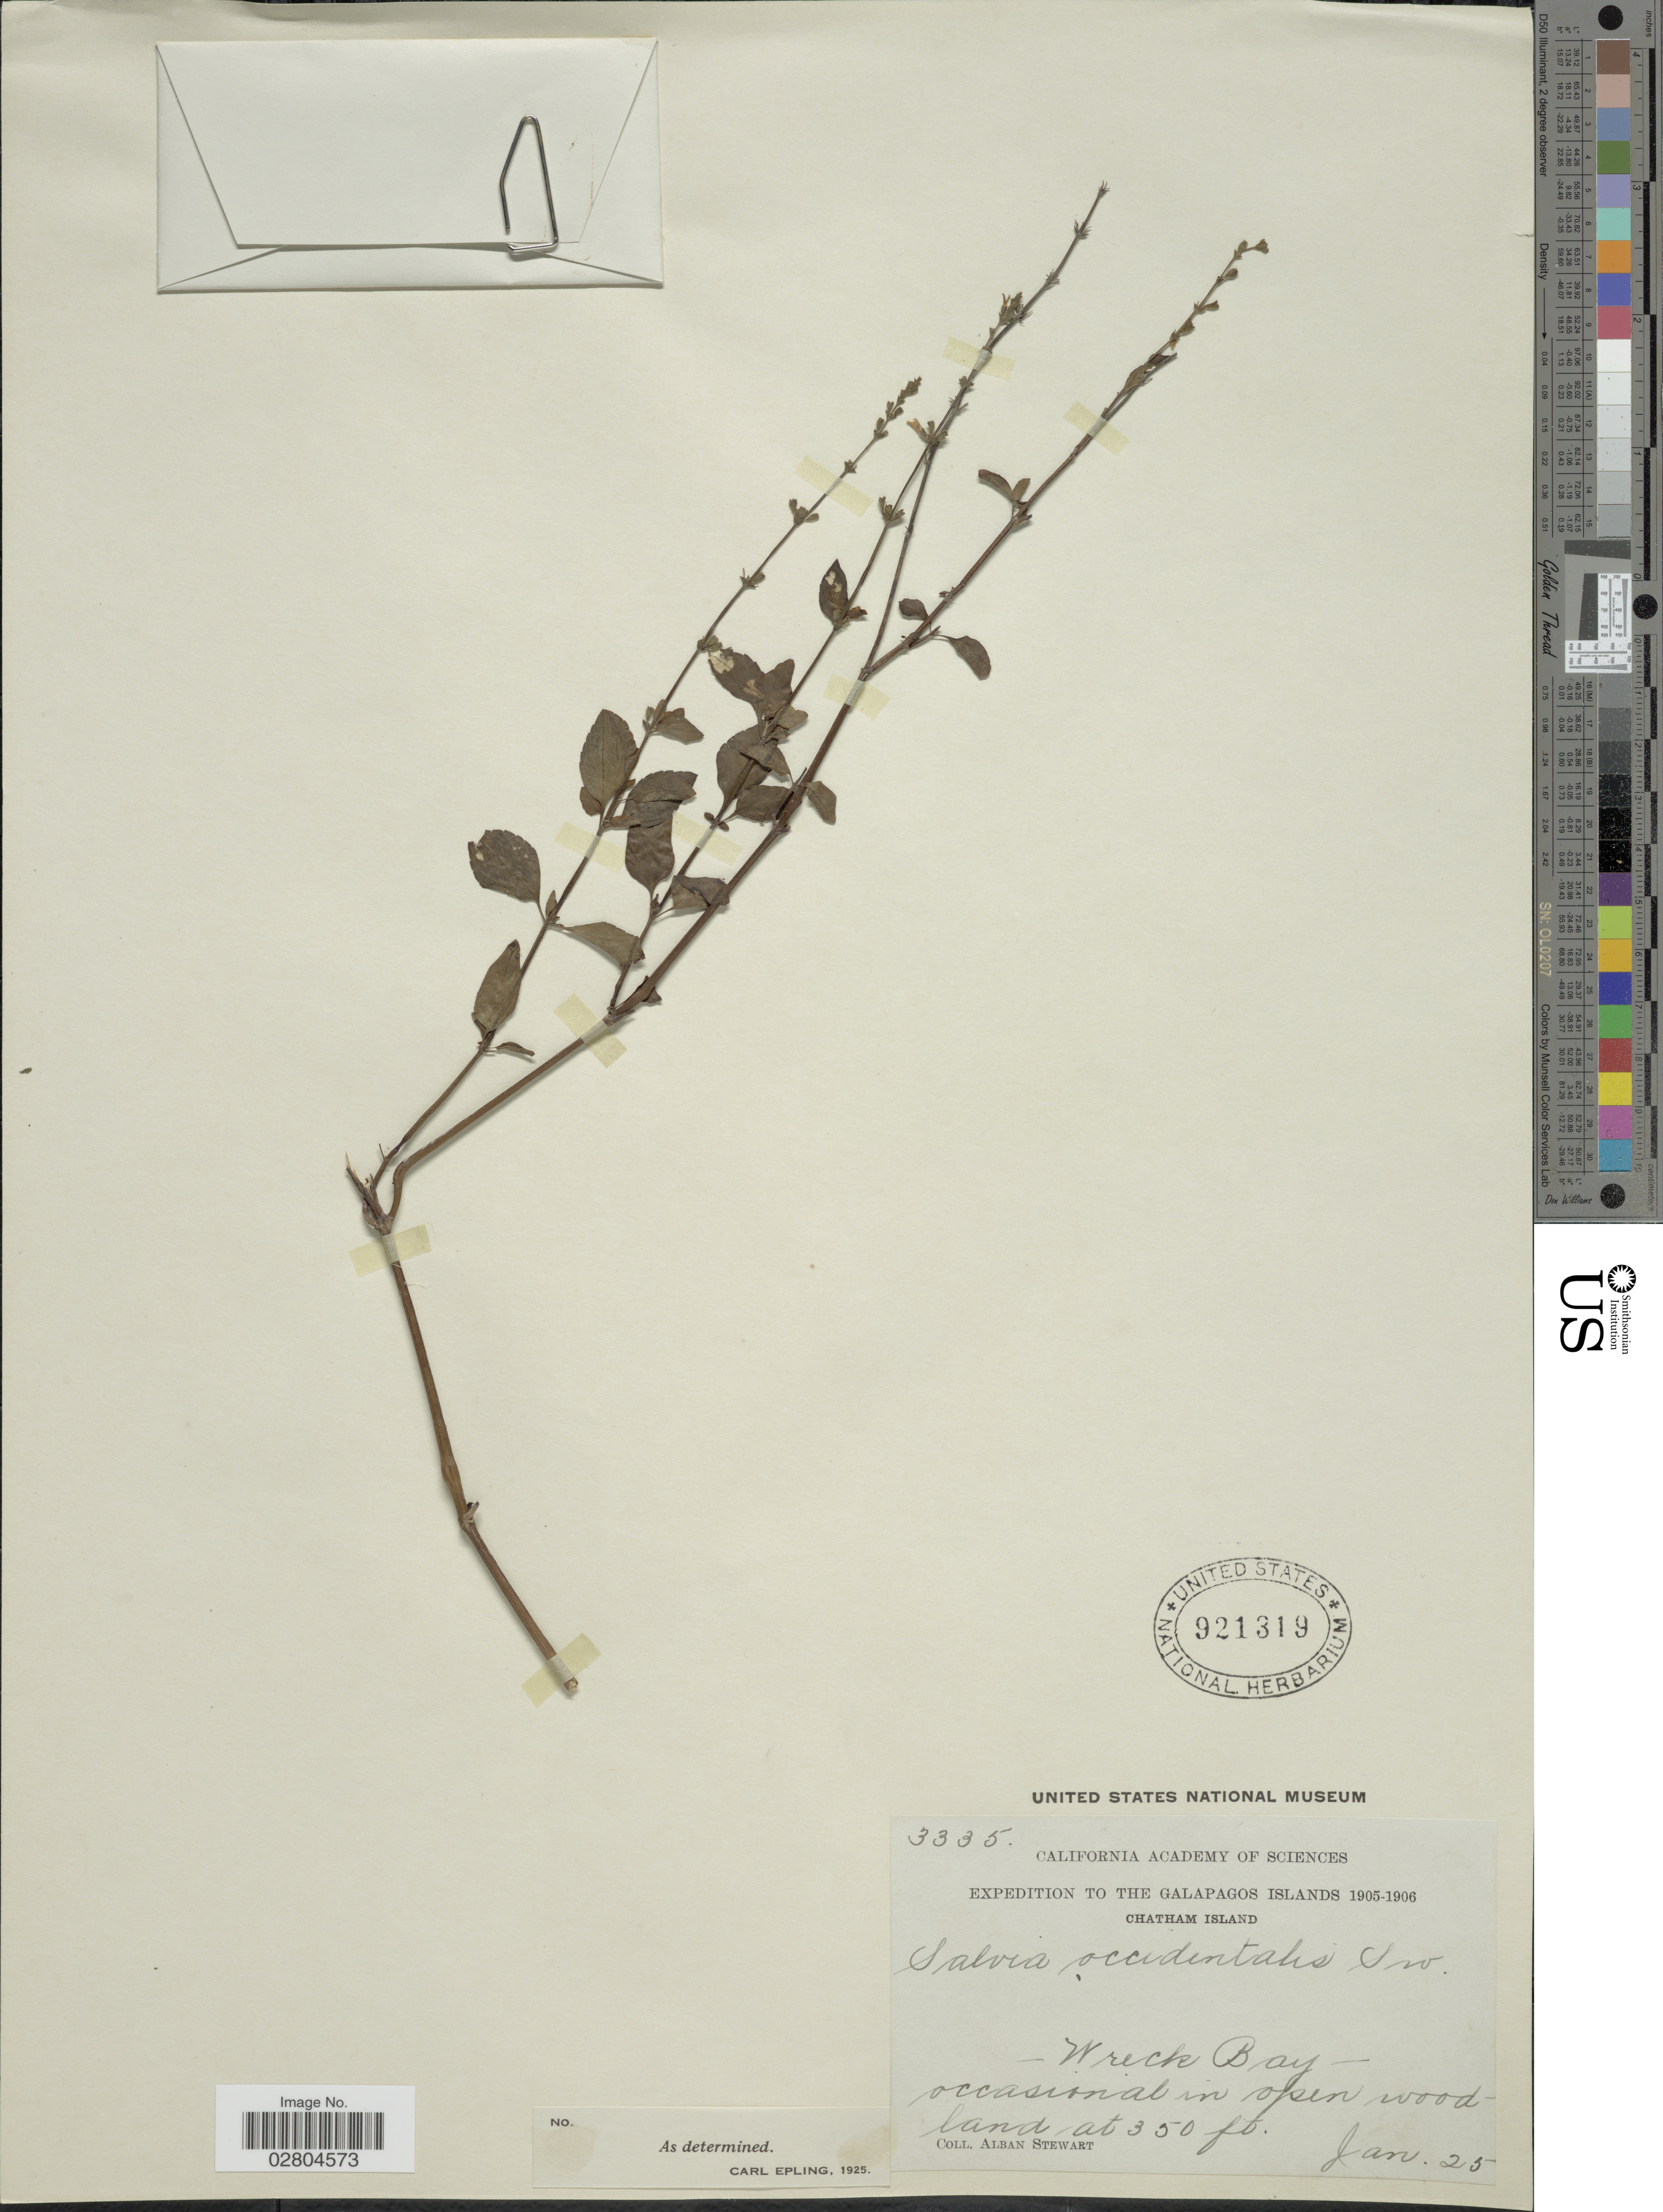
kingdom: Plantae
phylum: Tracheophyta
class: Magnoliopsida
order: Lamiales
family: Lamiaceae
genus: Salvia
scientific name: Salvia occidentalis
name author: Sw.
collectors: A. Stewart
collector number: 3335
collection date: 1905-01-25/1906-01-25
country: Ecuador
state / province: Colón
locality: The Galapagos Islands. Chatham Island. Wreck Bay.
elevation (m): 107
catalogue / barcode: US 921319